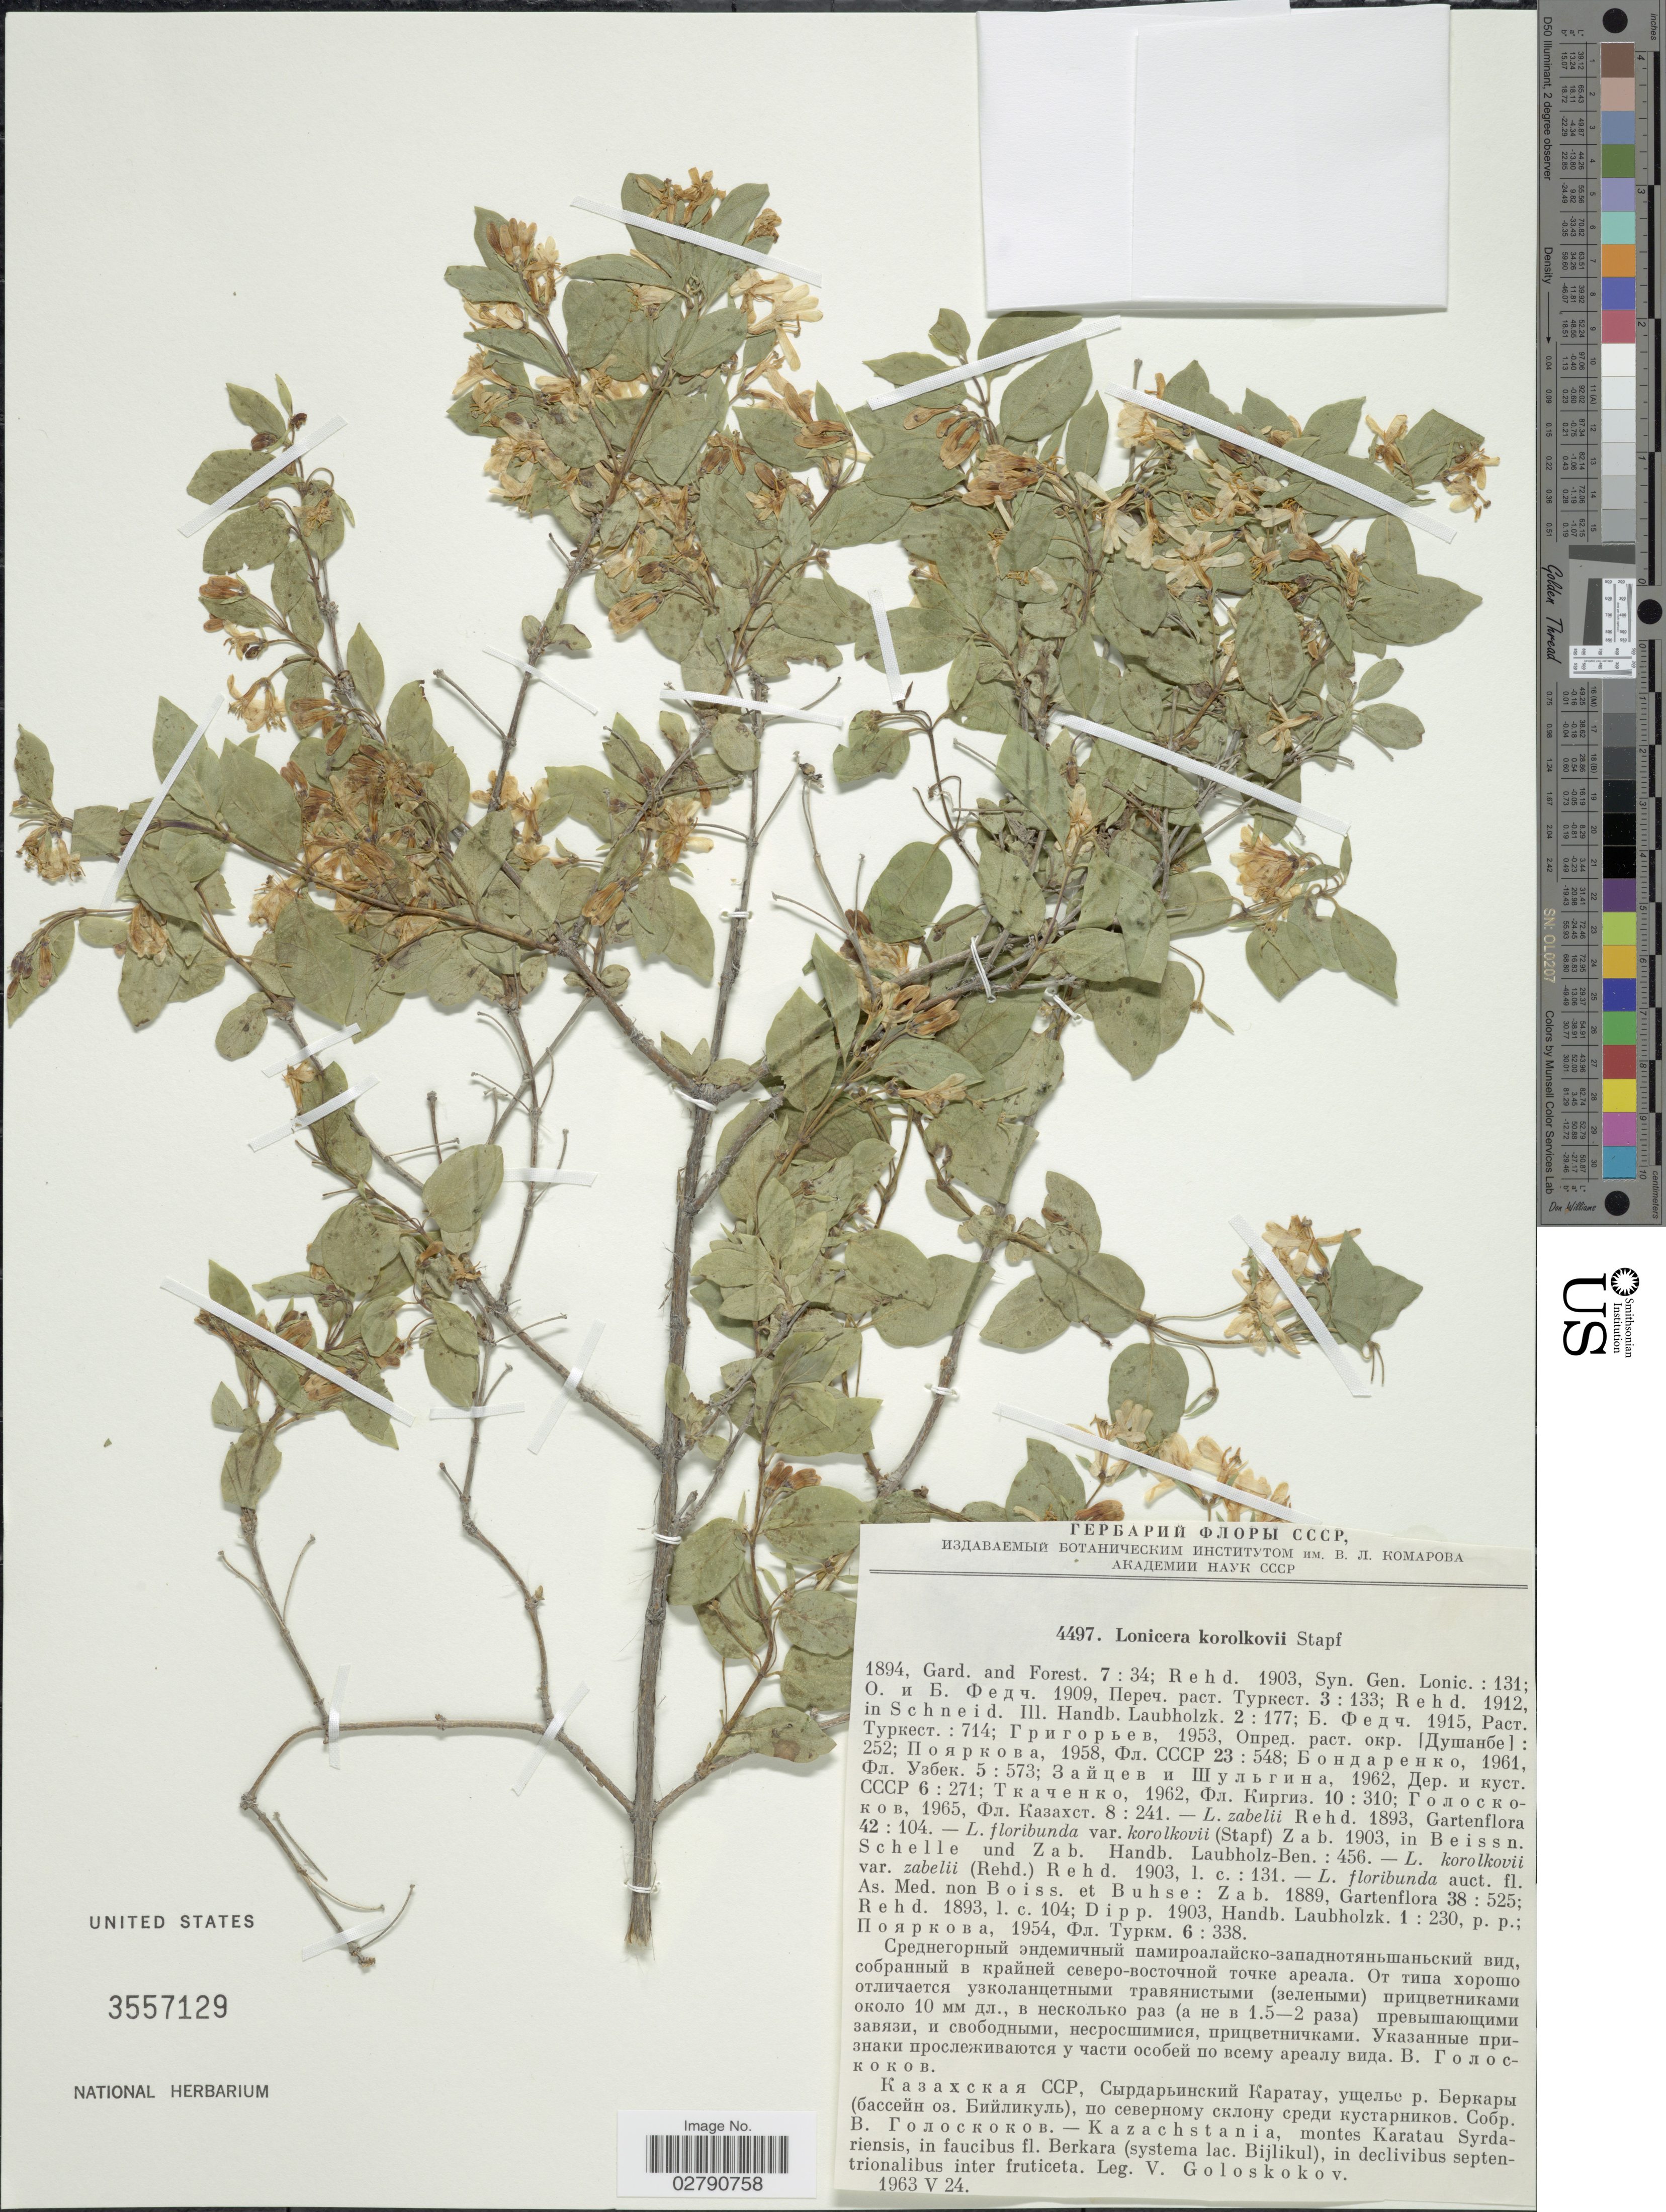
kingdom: Plantae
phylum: Tracheophyta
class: Magnoliopsida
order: Dipsacales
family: Caprifoliaceae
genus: Lonicera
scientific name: Lonicera korolkowi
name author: Stapf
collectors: V. P. Goloskokov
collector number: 4497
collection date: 1963-05-24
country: Kazakhstan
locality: Kazachstania. montes Karatau Syrdariensis. in faucibus fl. Berkara (systema lac. Bijlikul).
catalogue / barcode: US 3557129